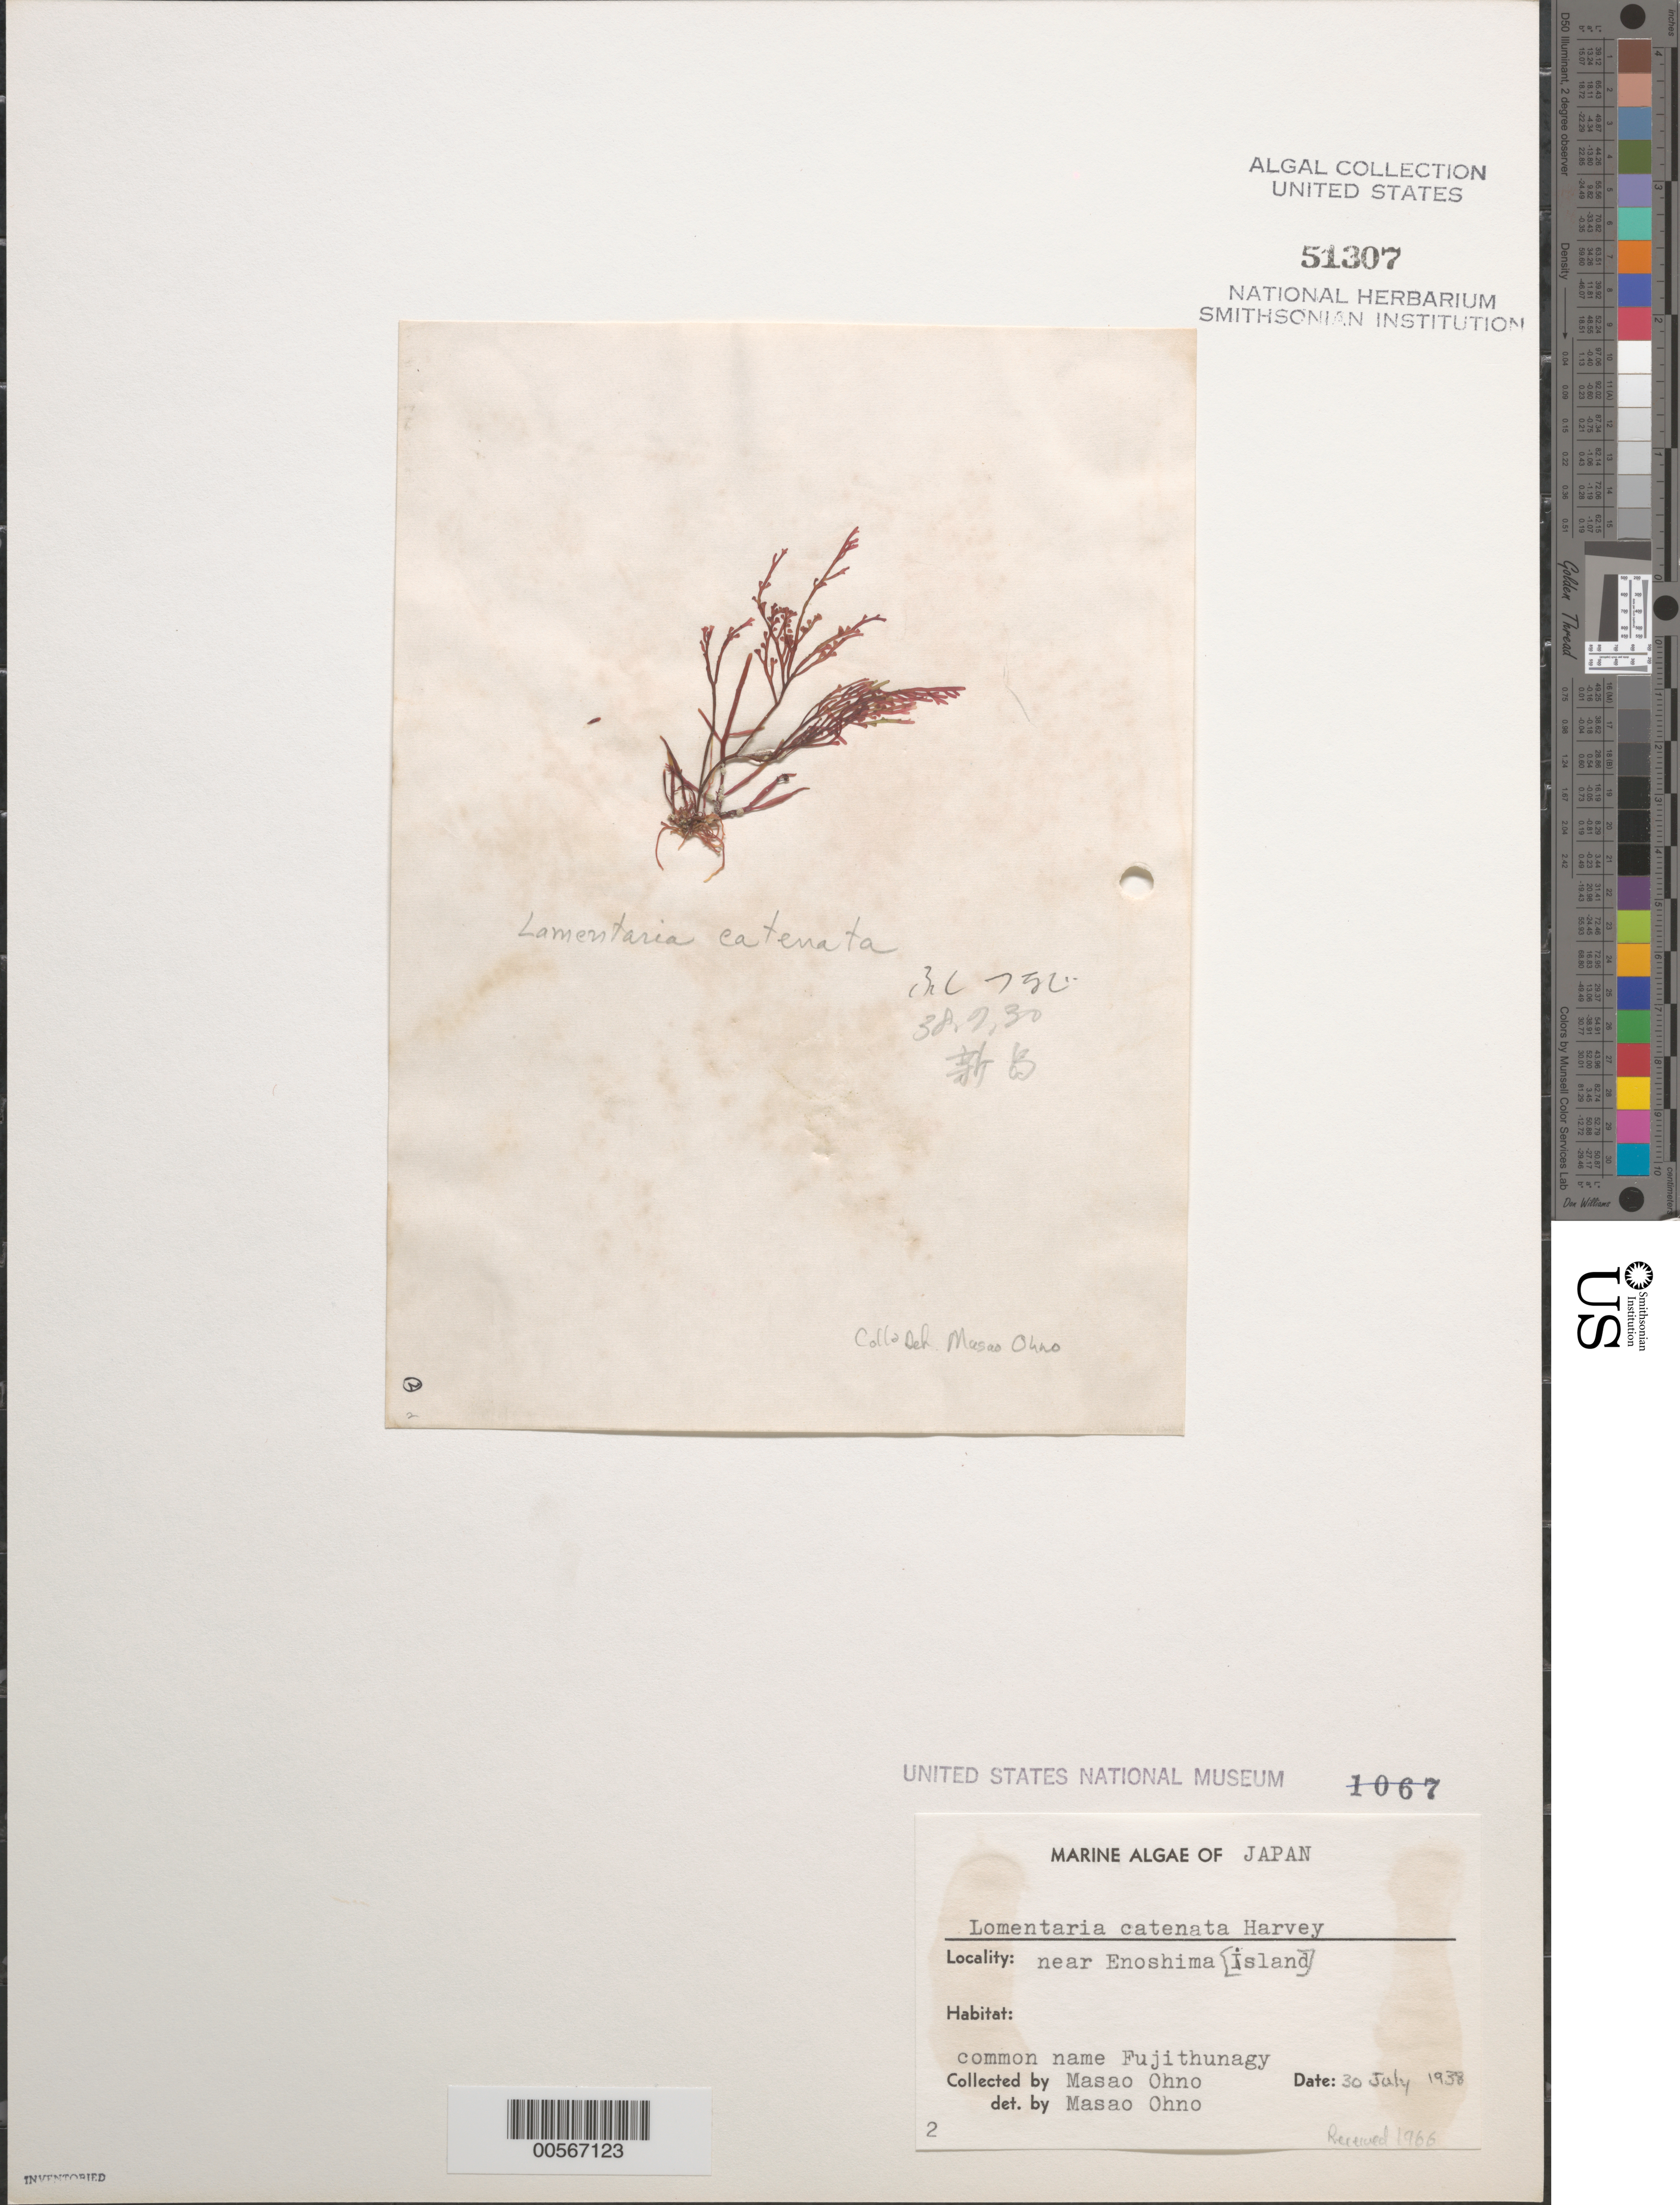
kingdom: Plantae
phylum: Rhodophyta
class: Florideophyceae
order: Rhodymeniales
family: Lomentariaceae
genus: Fushitsunagia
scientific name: Fushitsunagia catenata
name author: (Harv.) Filloramo & G.W. Saunders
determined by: Algae name updating Project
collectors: M. Ohno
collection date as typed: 30 Jul 1938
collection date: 1938-07-30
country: Japan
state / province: Kanagawa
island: Honshu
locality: Near Enoshima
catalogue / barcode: US 51307